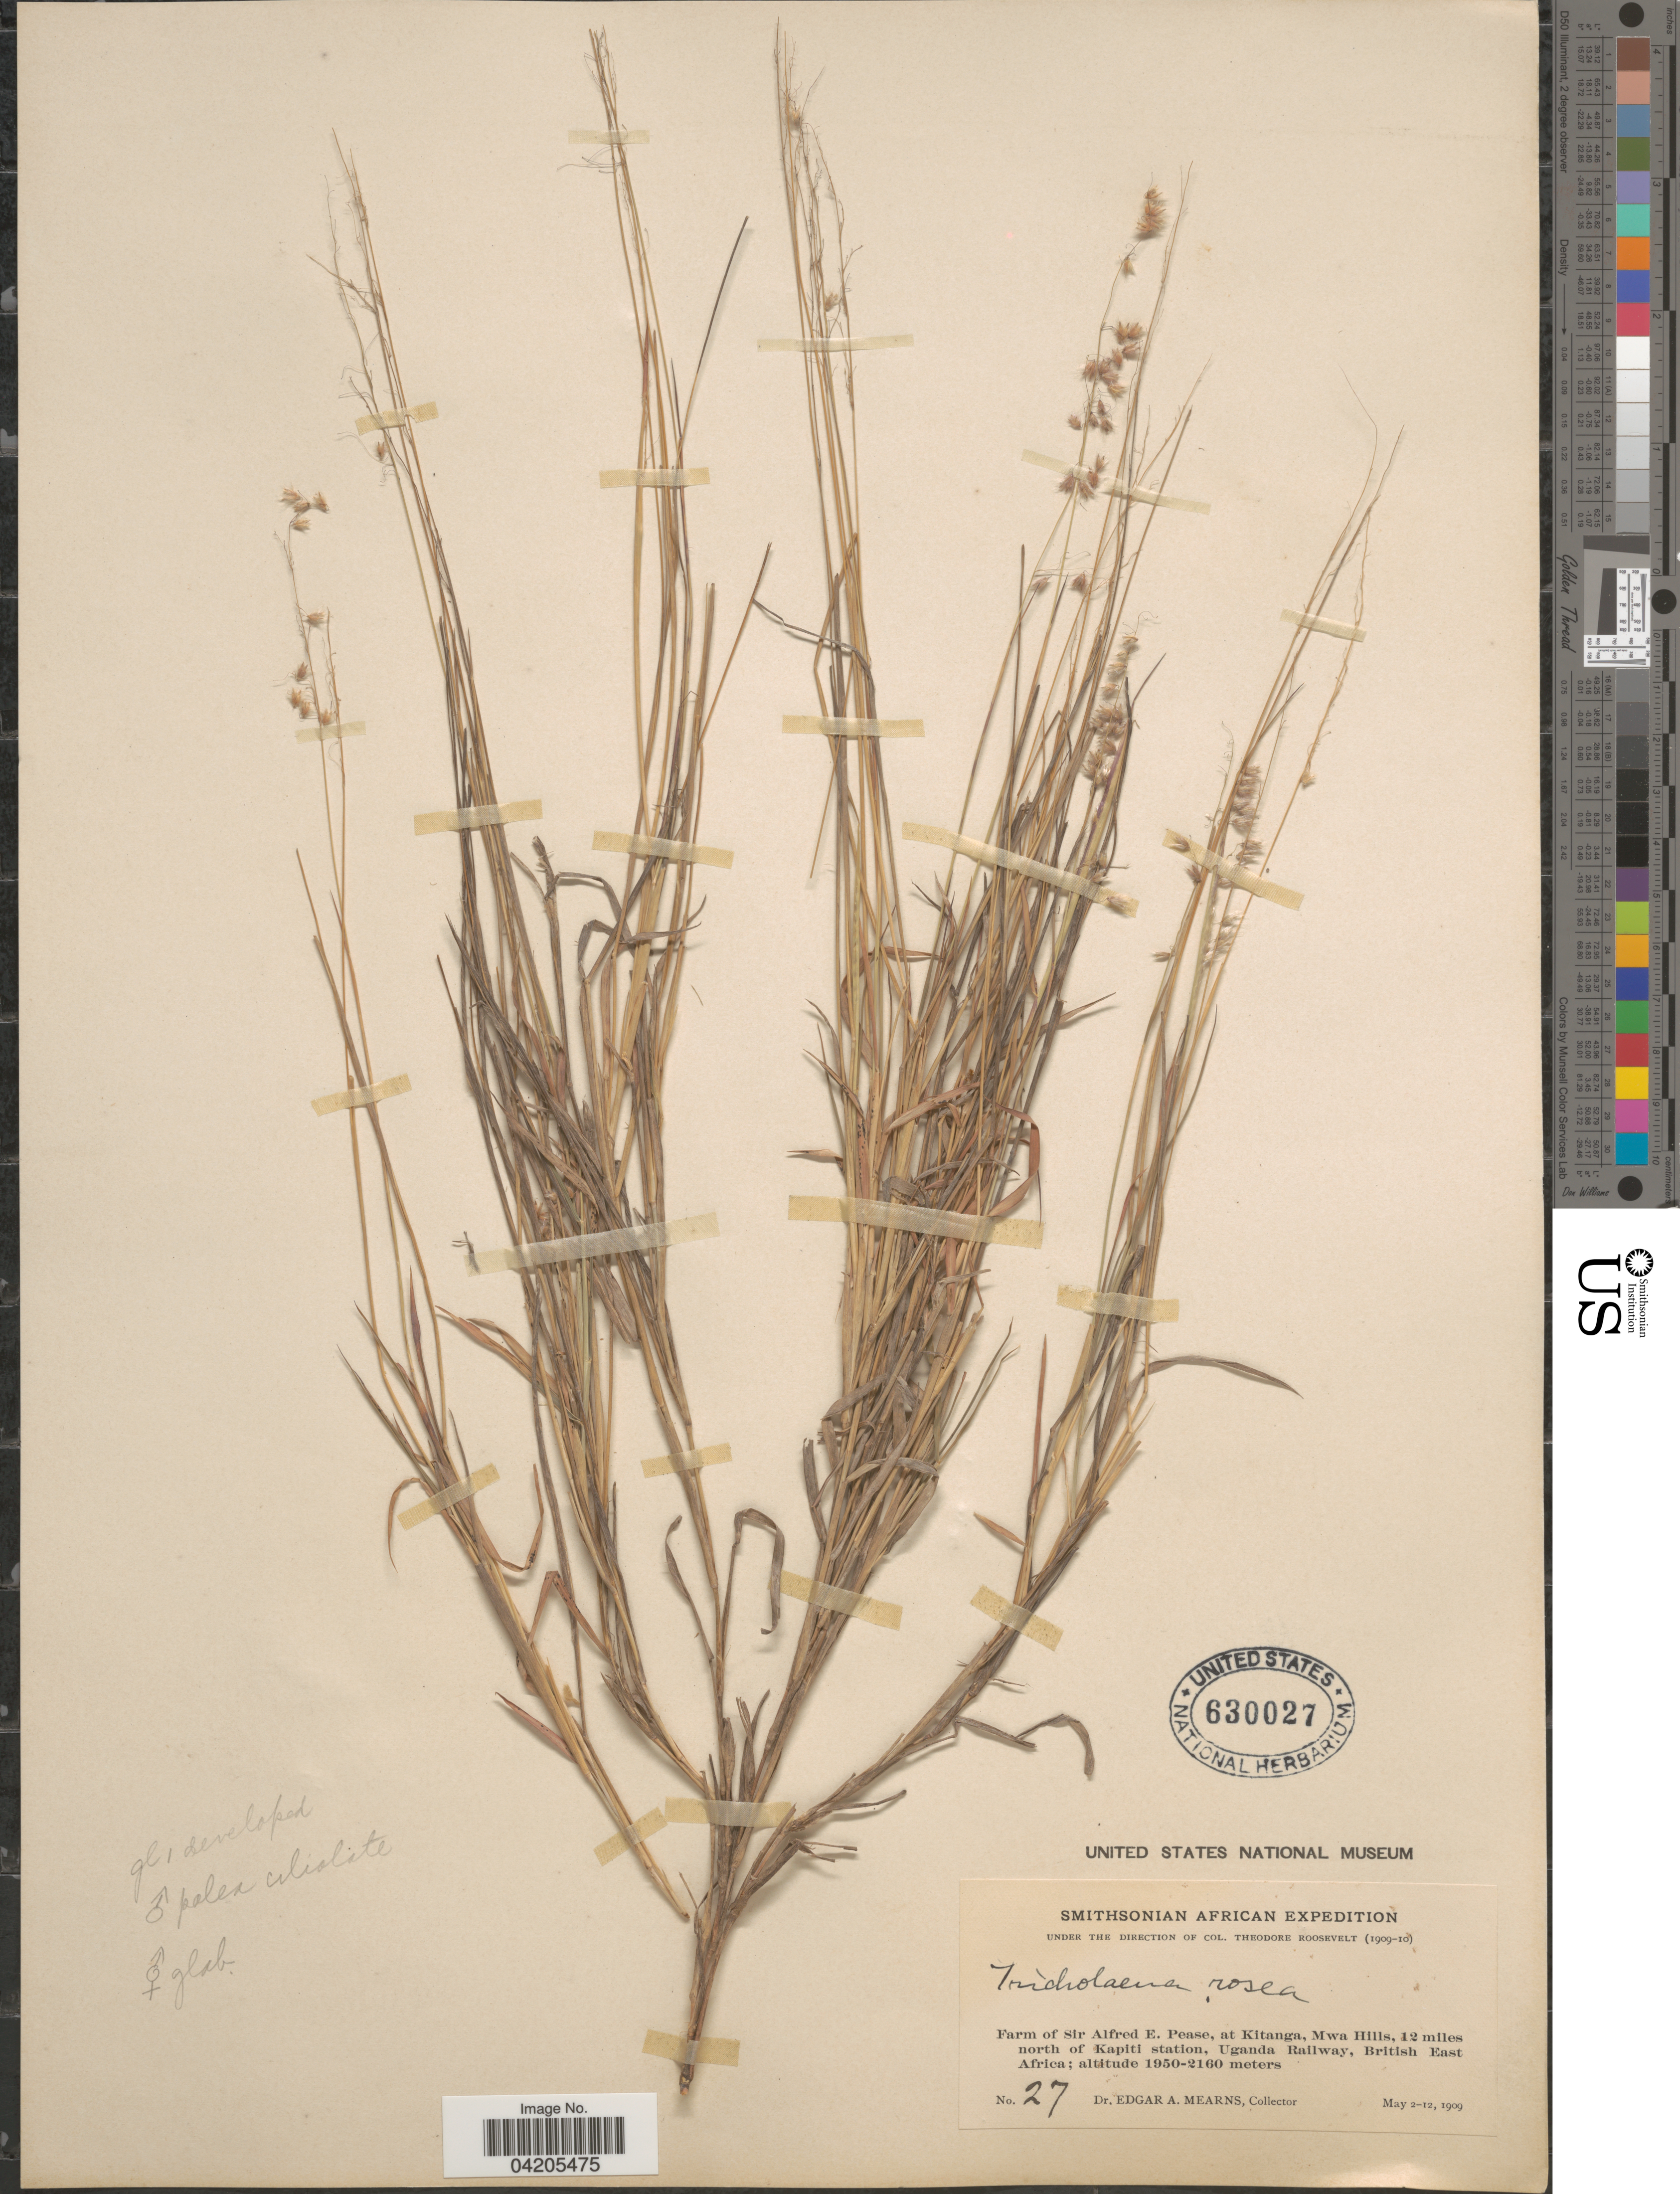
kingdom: Plantae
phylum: Tracheophyta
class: Liliopsida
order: Poales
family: Poaceae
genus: Melinis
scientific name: Melinis repens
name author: (Willd.) Zizka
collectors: E. A. Mearns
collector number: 27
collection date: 1909-05-02/1909-05-12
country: Uganda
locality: Smithsonian African Expedition. Farm of Sir Alfred E. Pease, at Kitanga, Mwa Hills, 12 miles north of Kapiti station, Uganda Railway, British East Africa.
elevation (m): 1950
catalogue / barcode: US 630027